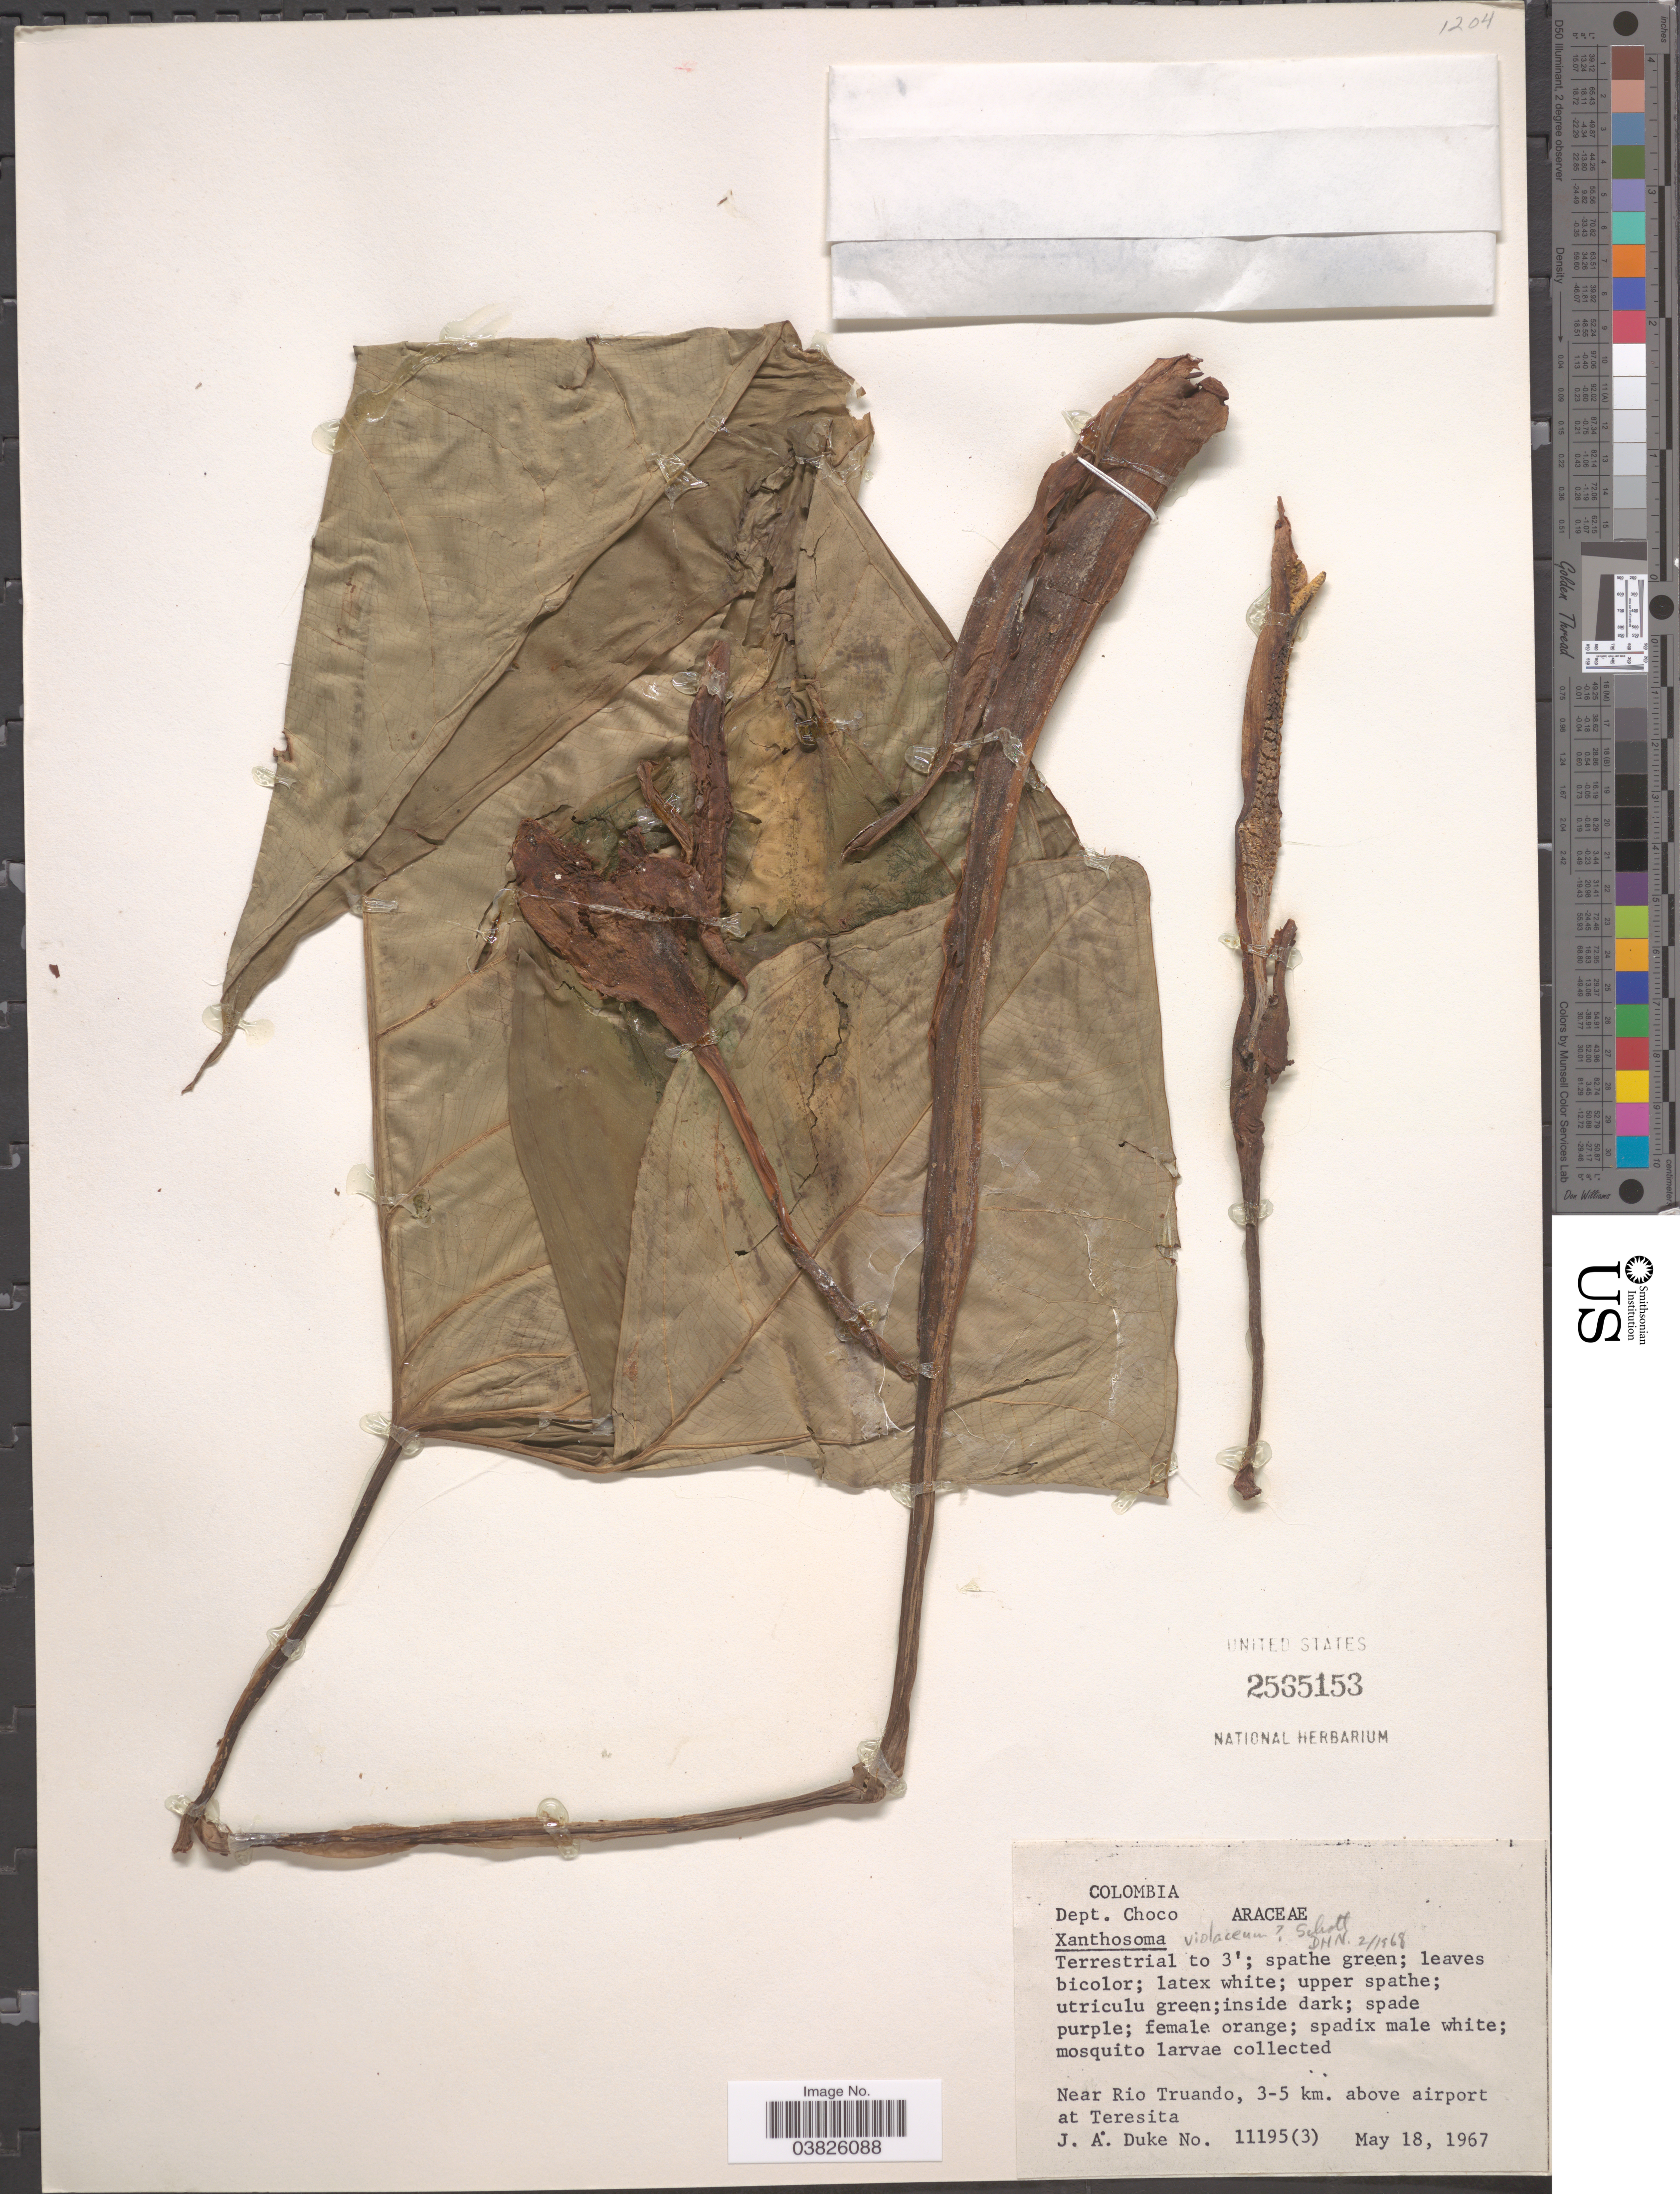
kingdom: Plantae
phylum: Tracheophyta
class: Liliopsida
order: Alismatales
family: Araceae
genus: Xanthosoma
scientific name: Xanthosoma violaceum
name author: Schott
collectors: J. A. Duke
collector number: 11195 (3)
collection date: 1967-05-18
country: Colombia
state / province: Chocó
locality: Dept. Choco. Near Rio Truando, 3-5 km. above airport at Teresita.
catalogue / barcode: US 2565153